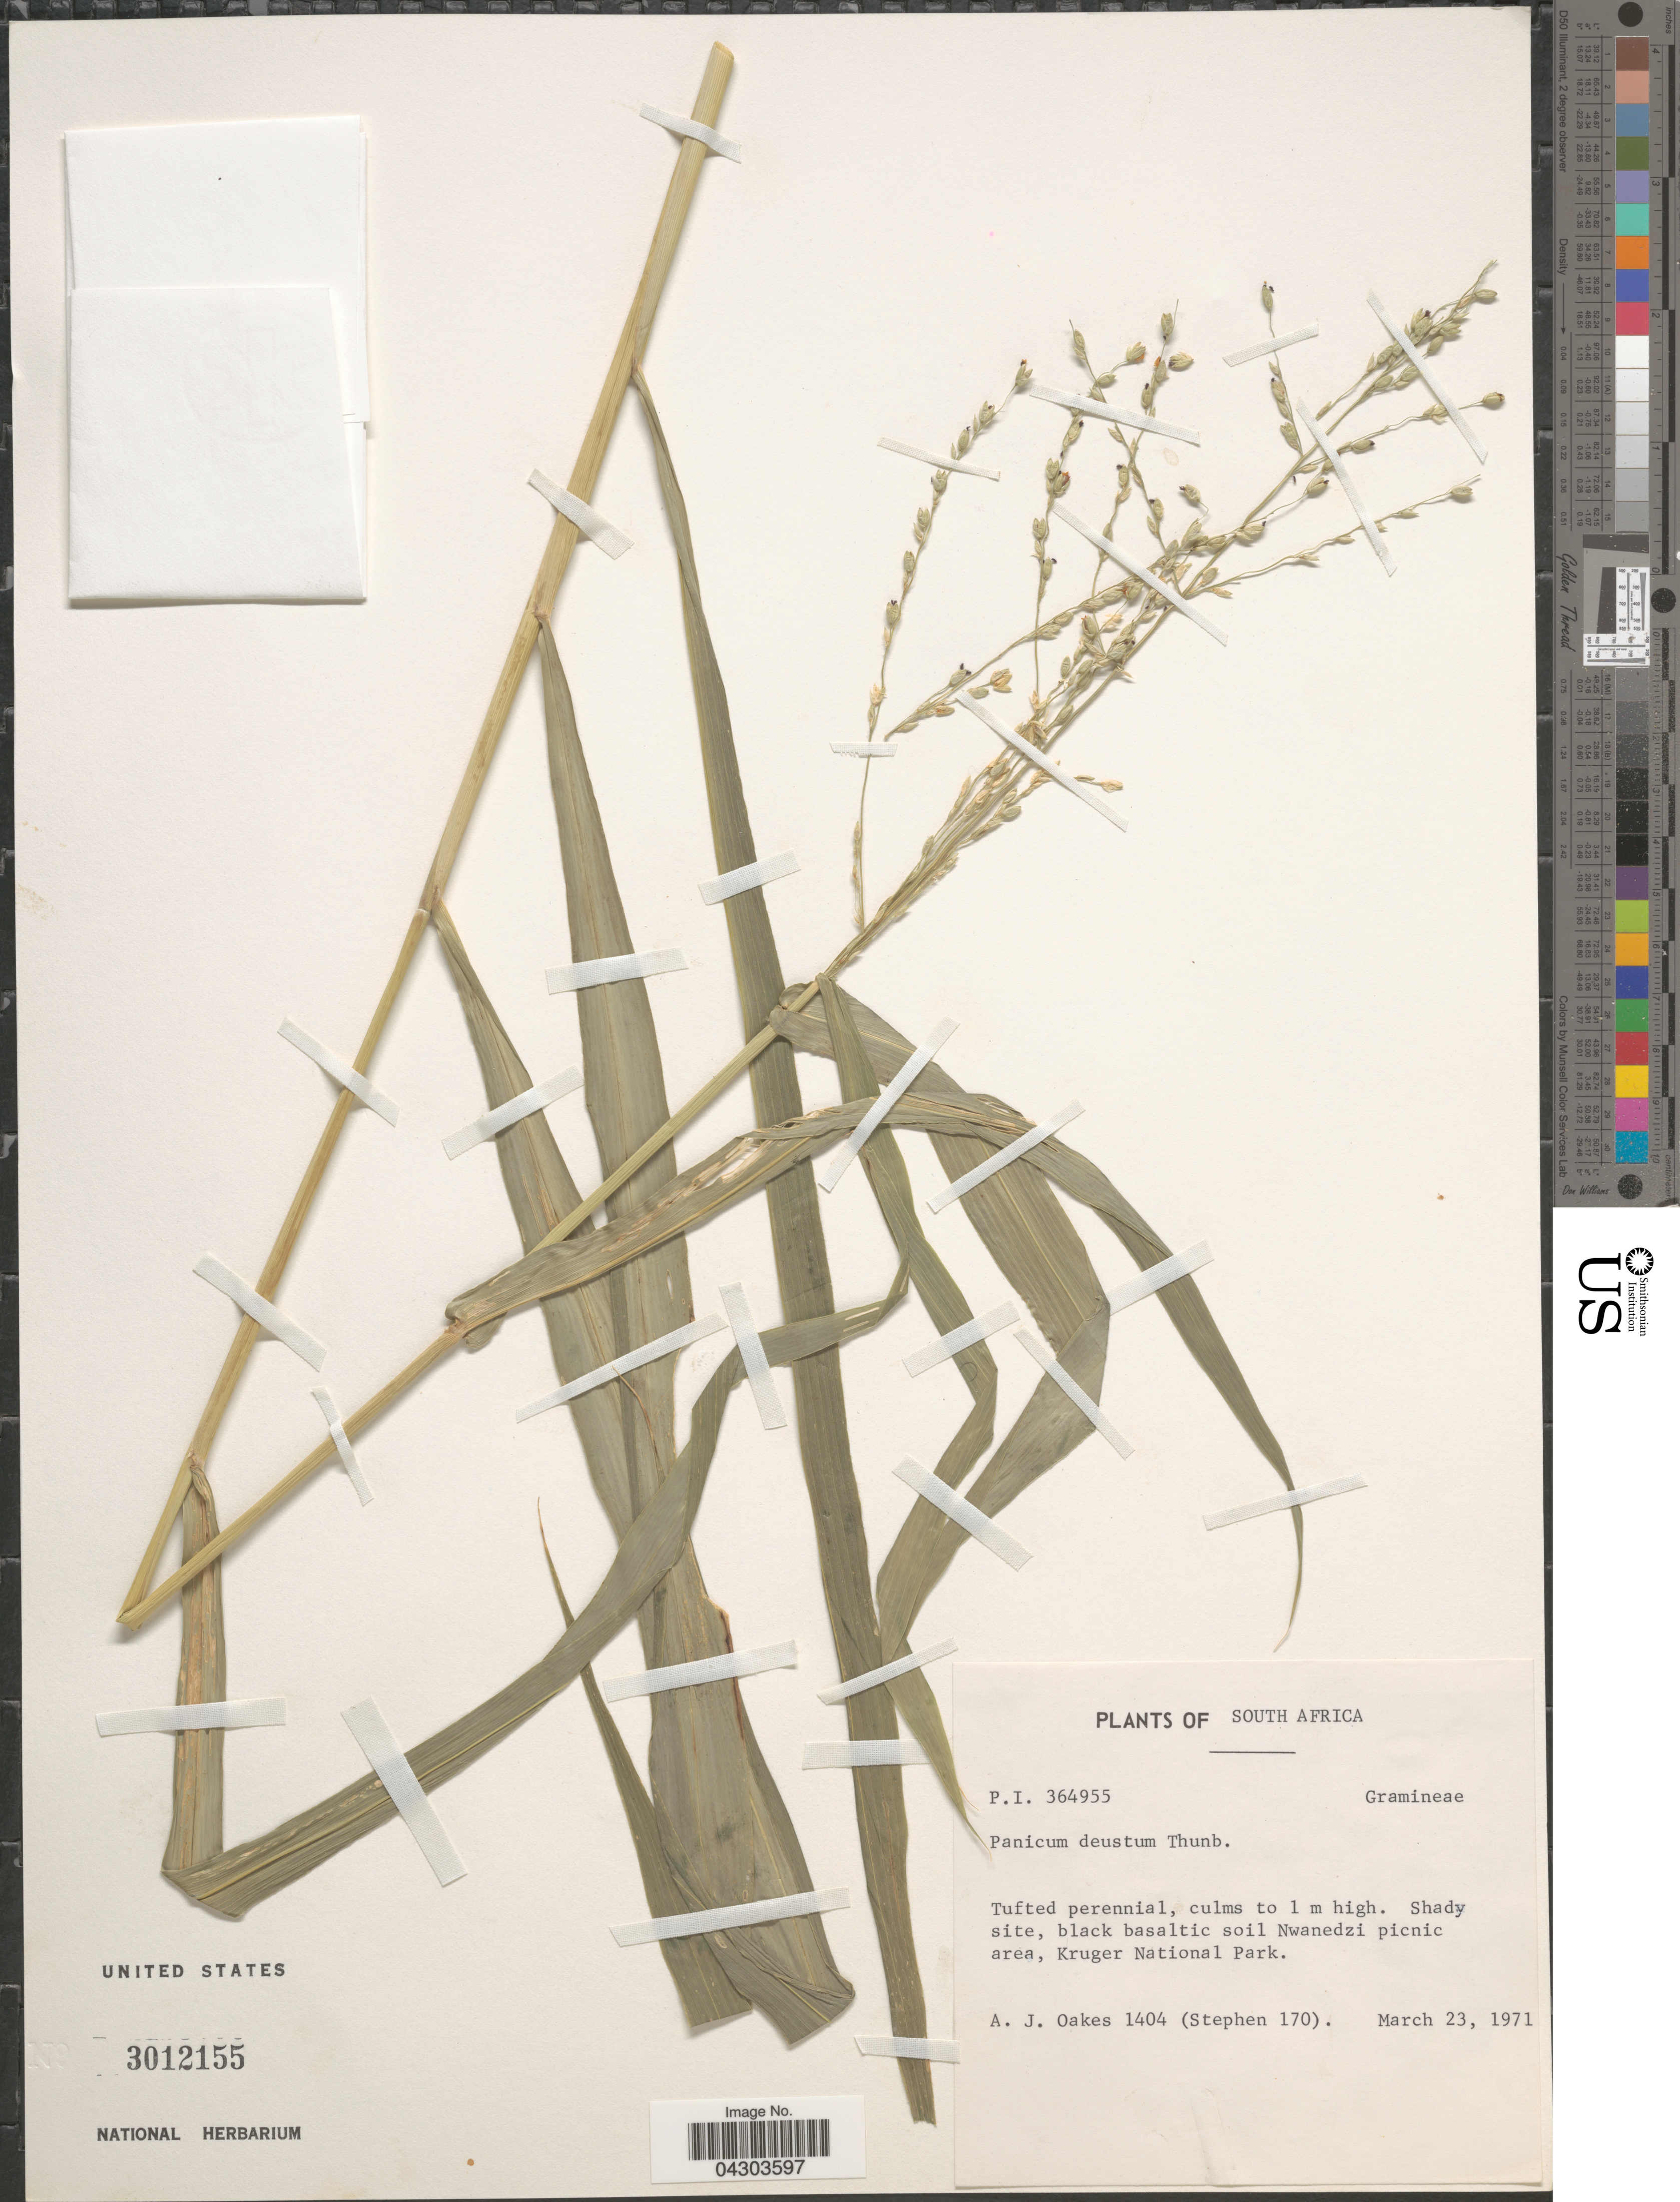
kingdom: Plantae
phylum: Tracheophyta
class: Liliopsida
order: Poales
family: Poaceae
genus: Panicum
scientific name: Panicum deustum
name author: Thunb.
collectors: A. Oakes & Stephen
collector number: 1404/170?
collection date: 1971-03-23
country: South Africa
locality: Shady site, black basaltic soil Nwanedzi picnic area, Kruger National Park.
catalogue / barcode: US 3012155